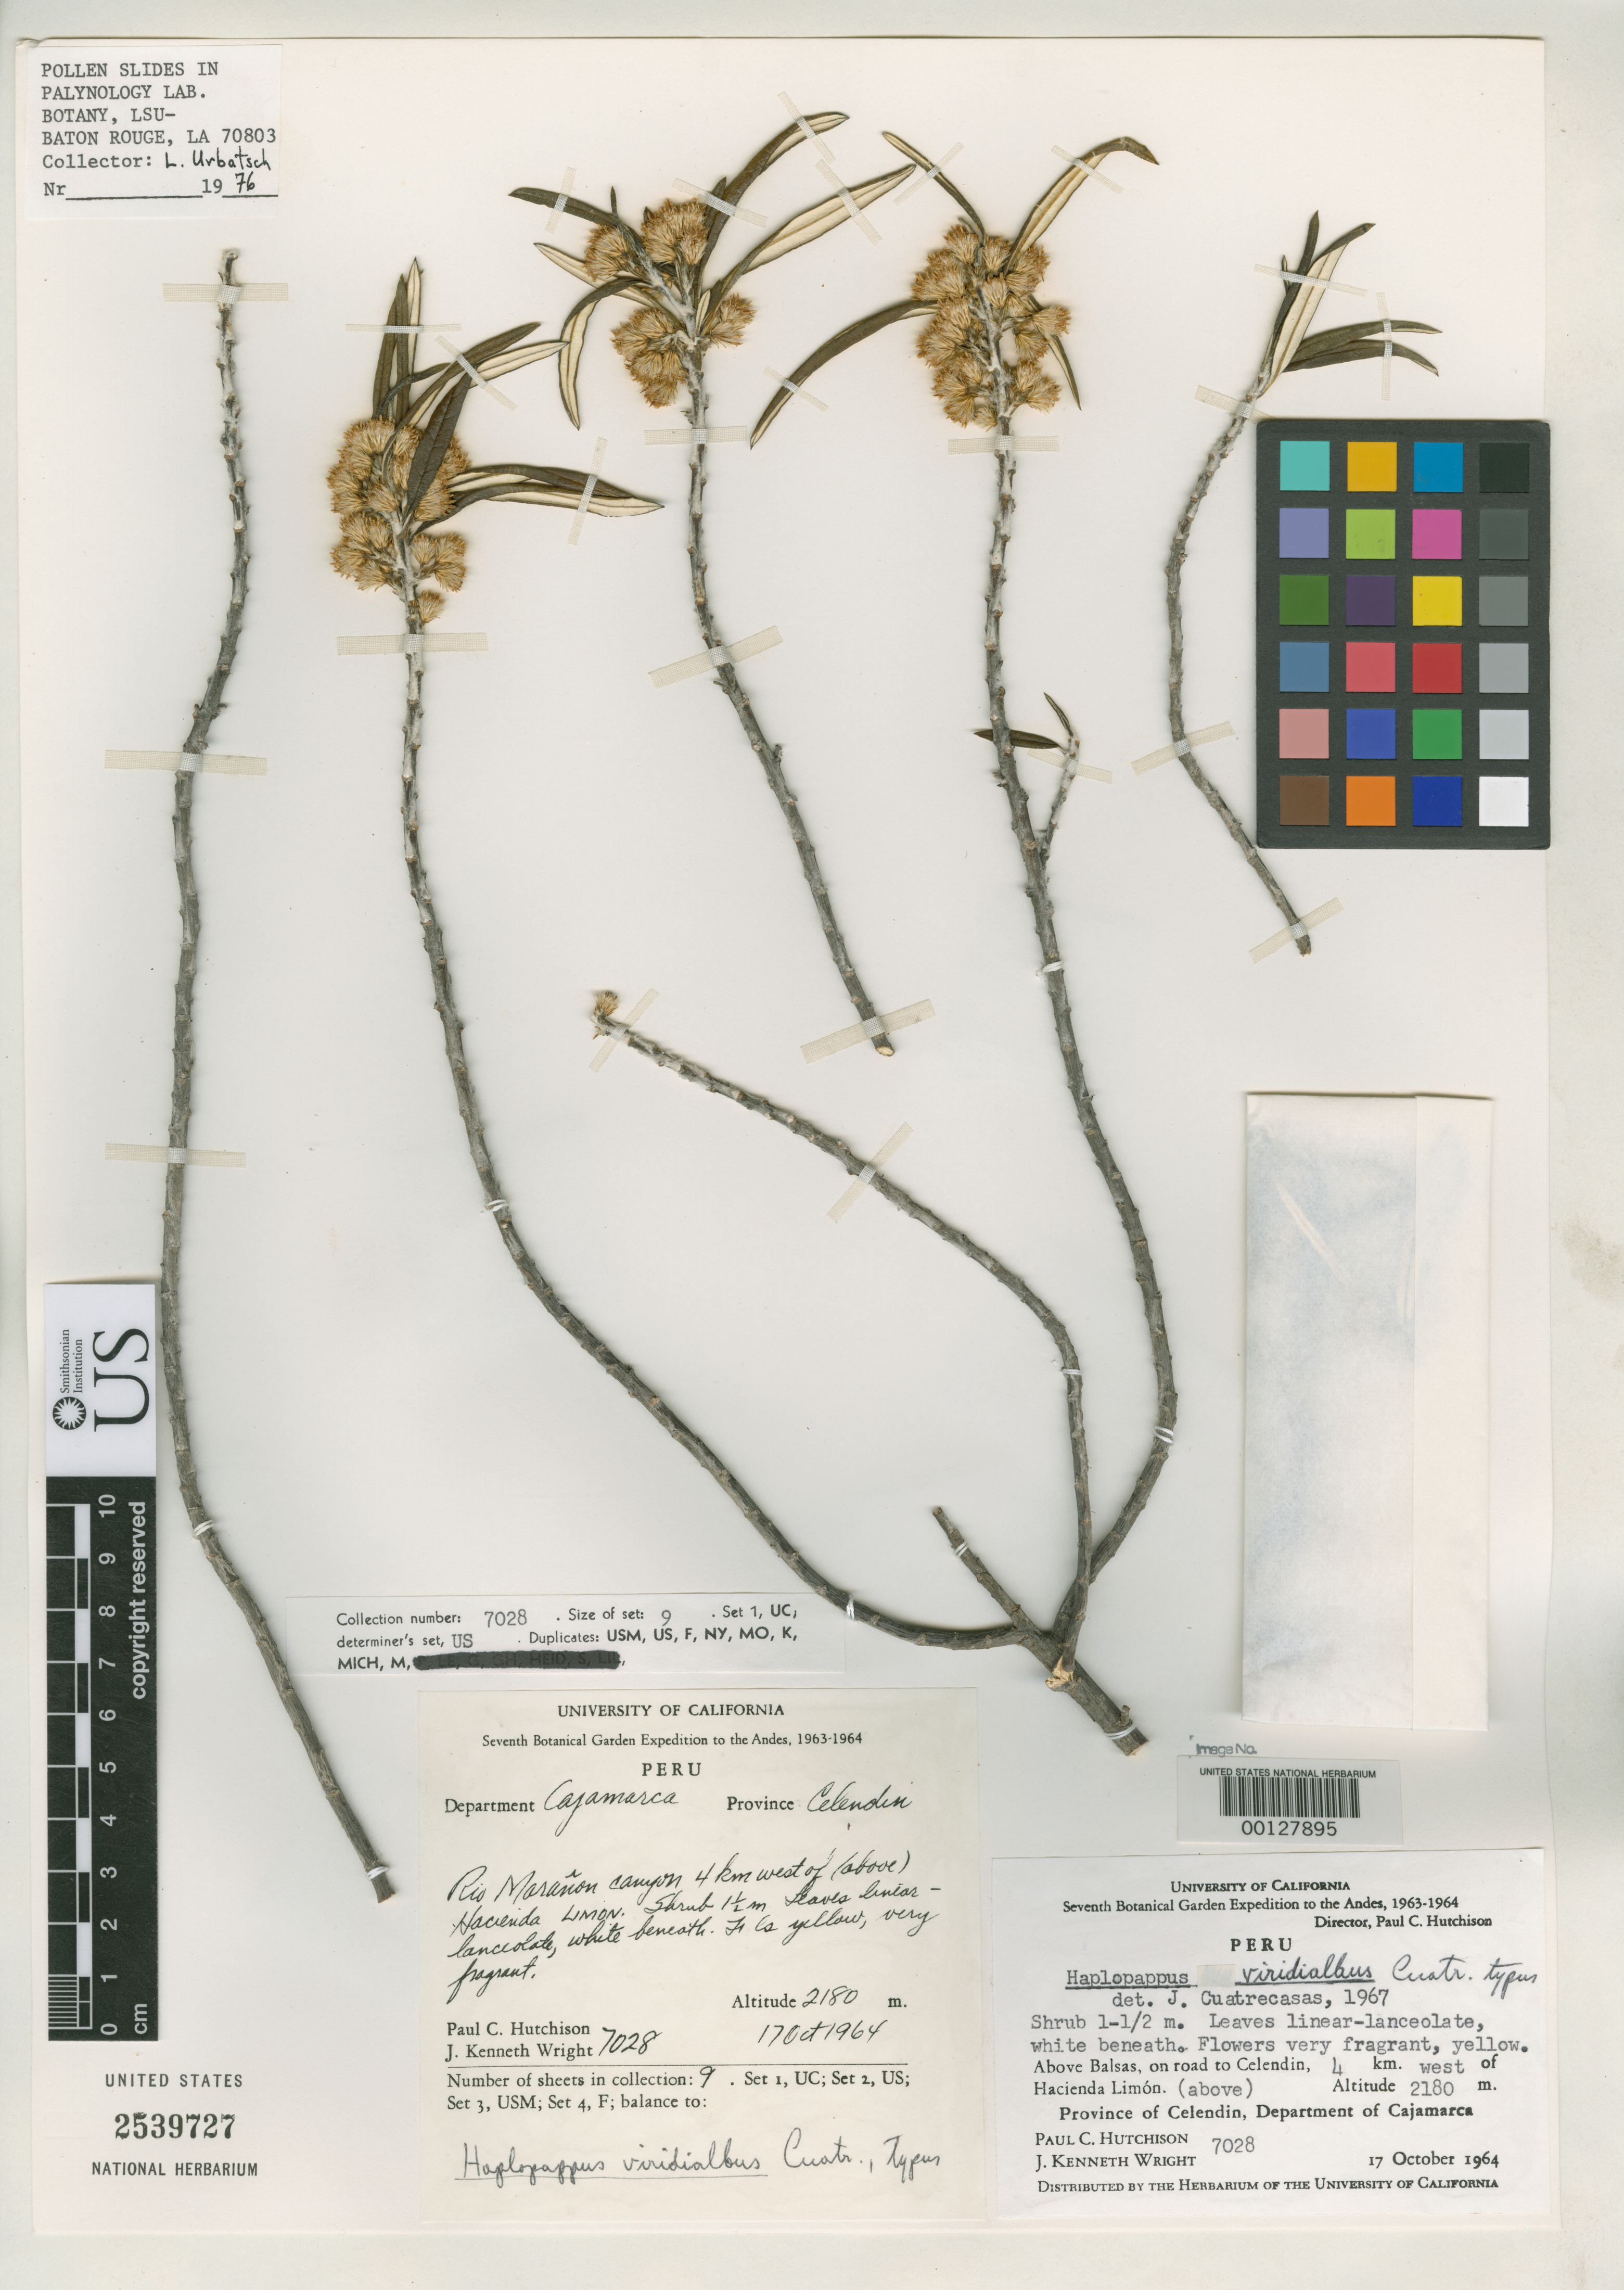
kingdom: Plantae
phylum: Tracheophyta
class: Magnoliopsida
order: Asterales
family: Asteraceae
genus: Haplopappus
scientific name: Haplopappus viridialbus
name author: Cuatrec.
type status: Holotype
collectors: P. C. Hutchison & J. K. Wright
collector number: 7028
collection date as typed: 17 Oct 1964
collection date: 1964-10-17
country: Peru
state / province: Cajamarca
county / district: Celendín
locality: Celendín, above Balsas, road to Celendín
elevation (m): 2180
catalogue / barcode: US 2539727